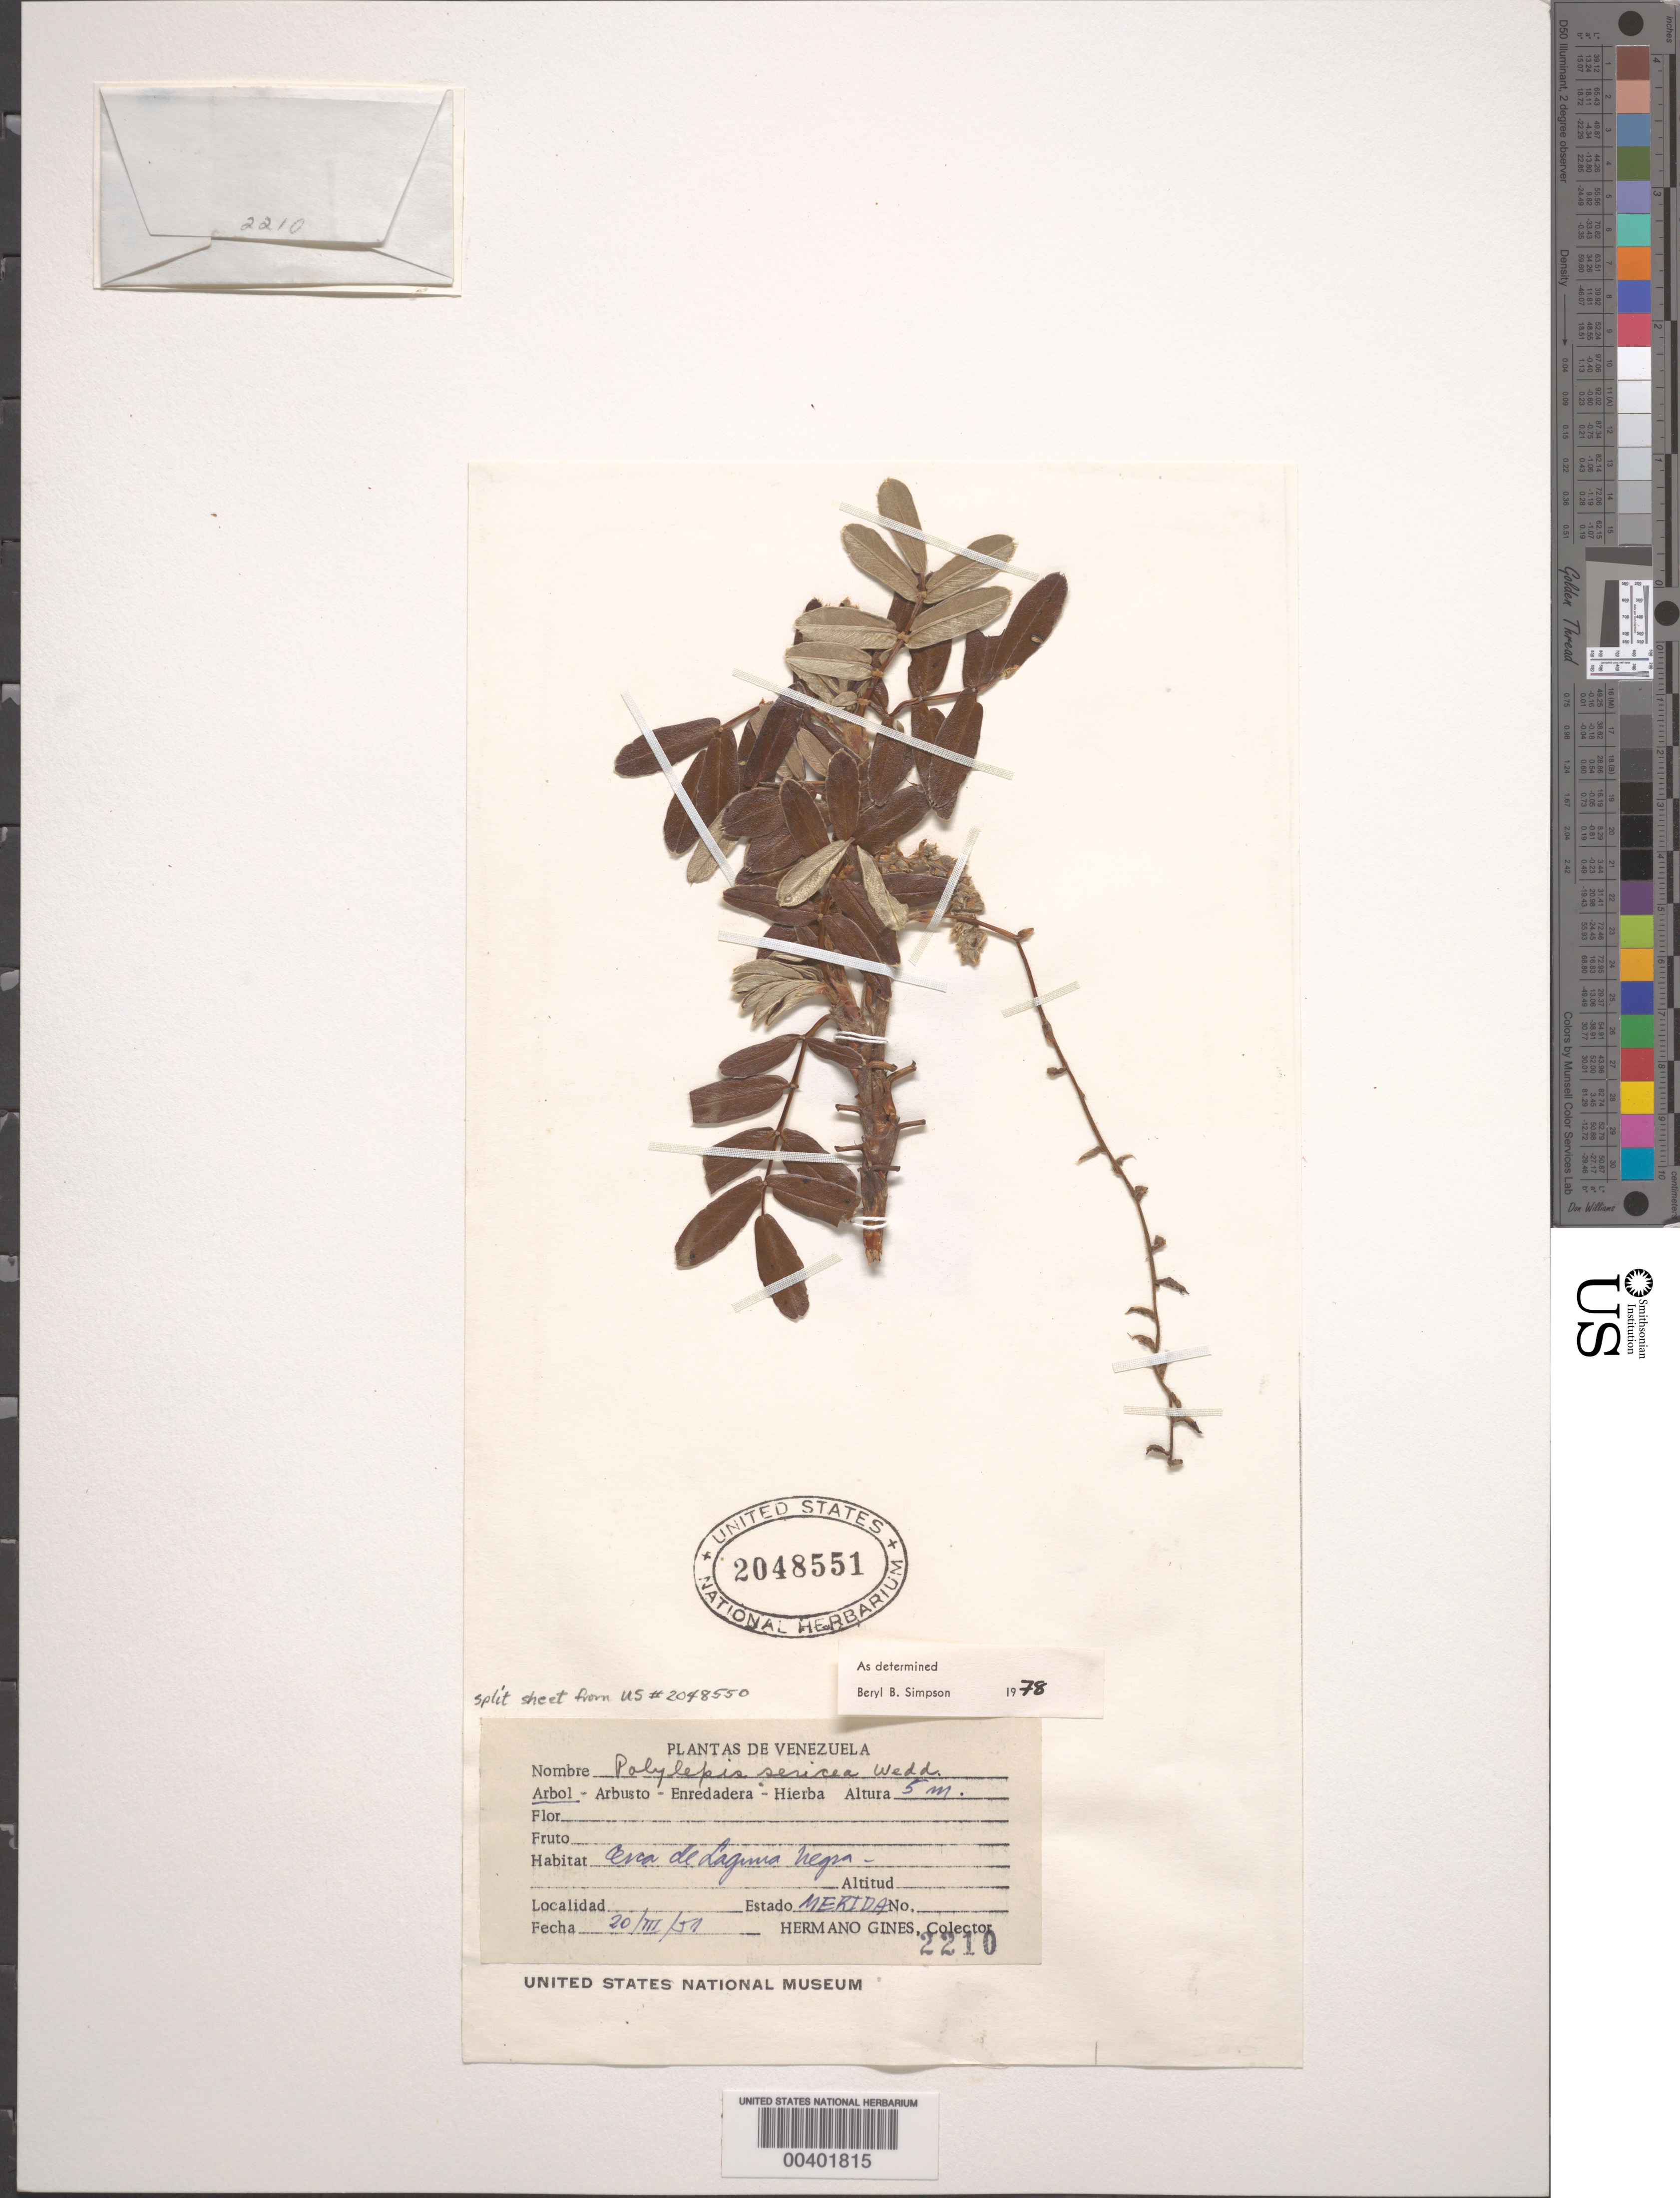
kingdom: Plantae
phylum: Tracheophyta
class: Magnoliopsida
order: Rosales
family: Rosaceae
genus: Polylepis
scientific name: Polylepis sericea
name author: Wedd.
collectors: Bro. Gines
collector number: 2210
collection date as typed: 20 Mar 1951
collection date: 1951-03-20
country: Venezuela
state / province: Mérida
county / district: Rangel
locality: Laguna Negra Negra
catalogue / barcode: US 2048551